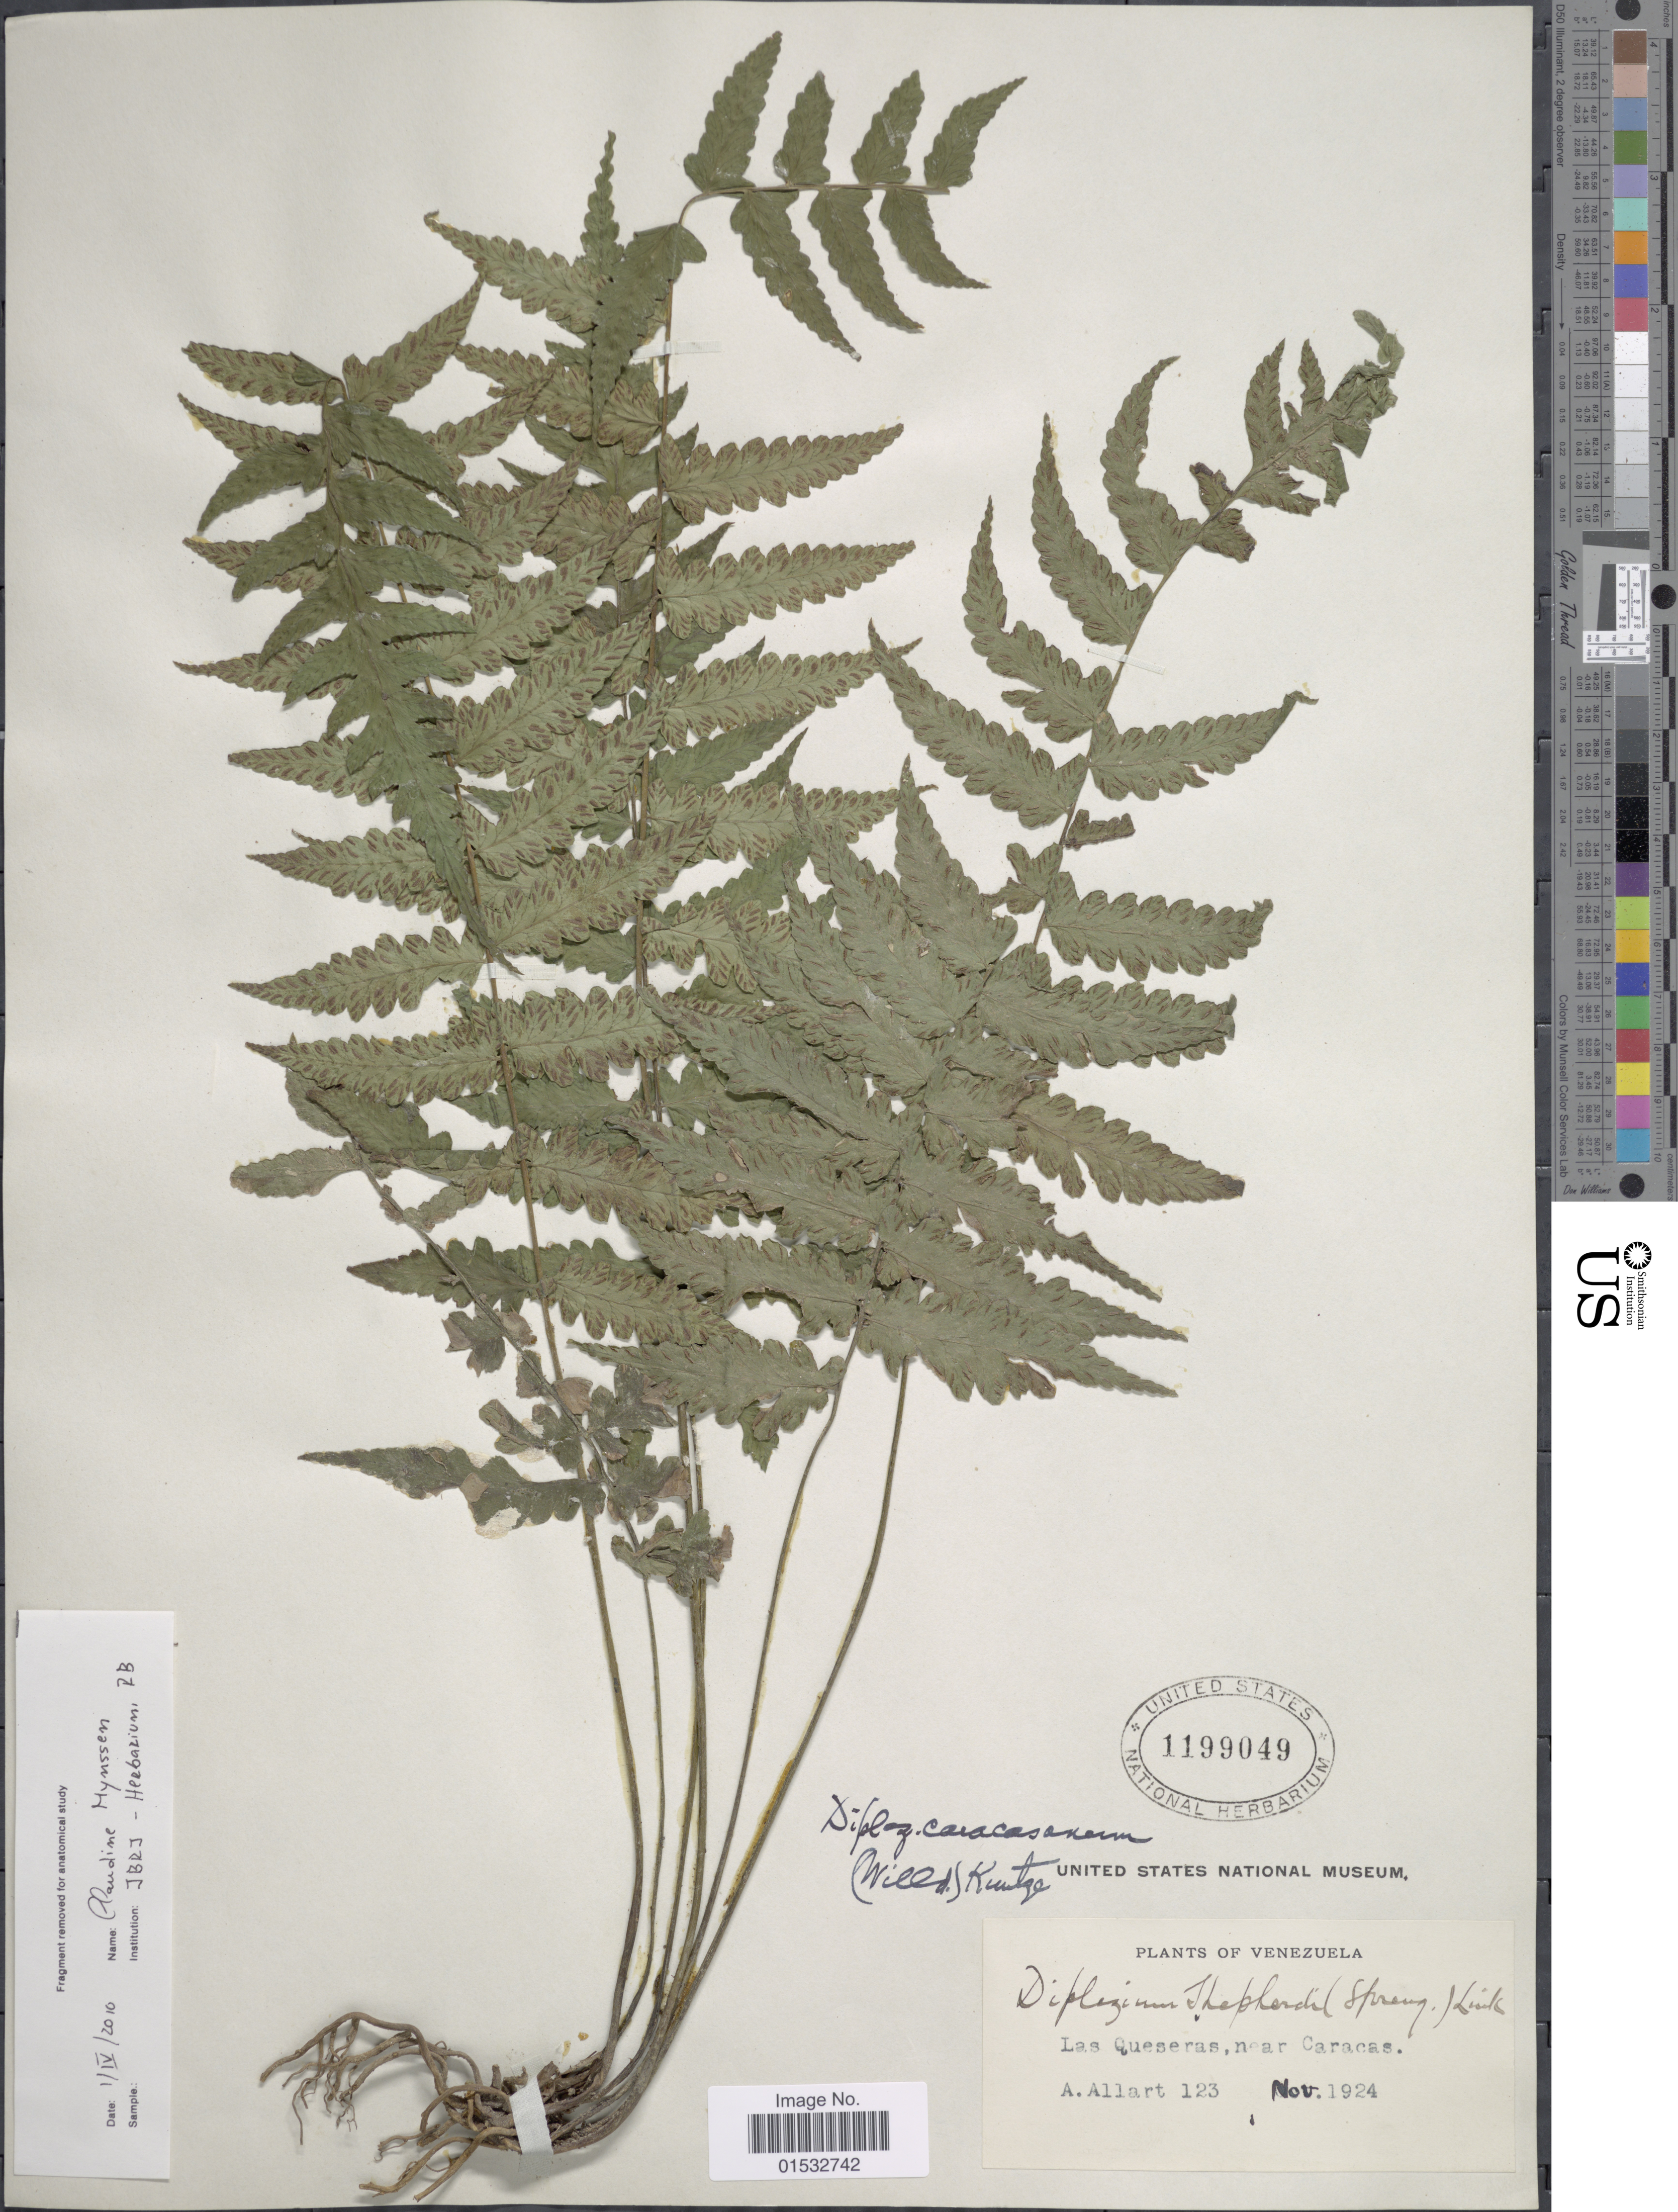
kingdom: Plantae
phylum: Tracheophyta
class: Polypodiopsida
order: Polypodiales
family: Athyriaceae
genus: Diplazium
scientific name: Diplazium caracasanum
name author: (Wild) Kunze ex Krone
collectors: A. Allart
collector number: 123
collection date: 1924-11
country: Venezuela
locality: Las Queseras, near Caracas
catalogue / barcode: US 1199049